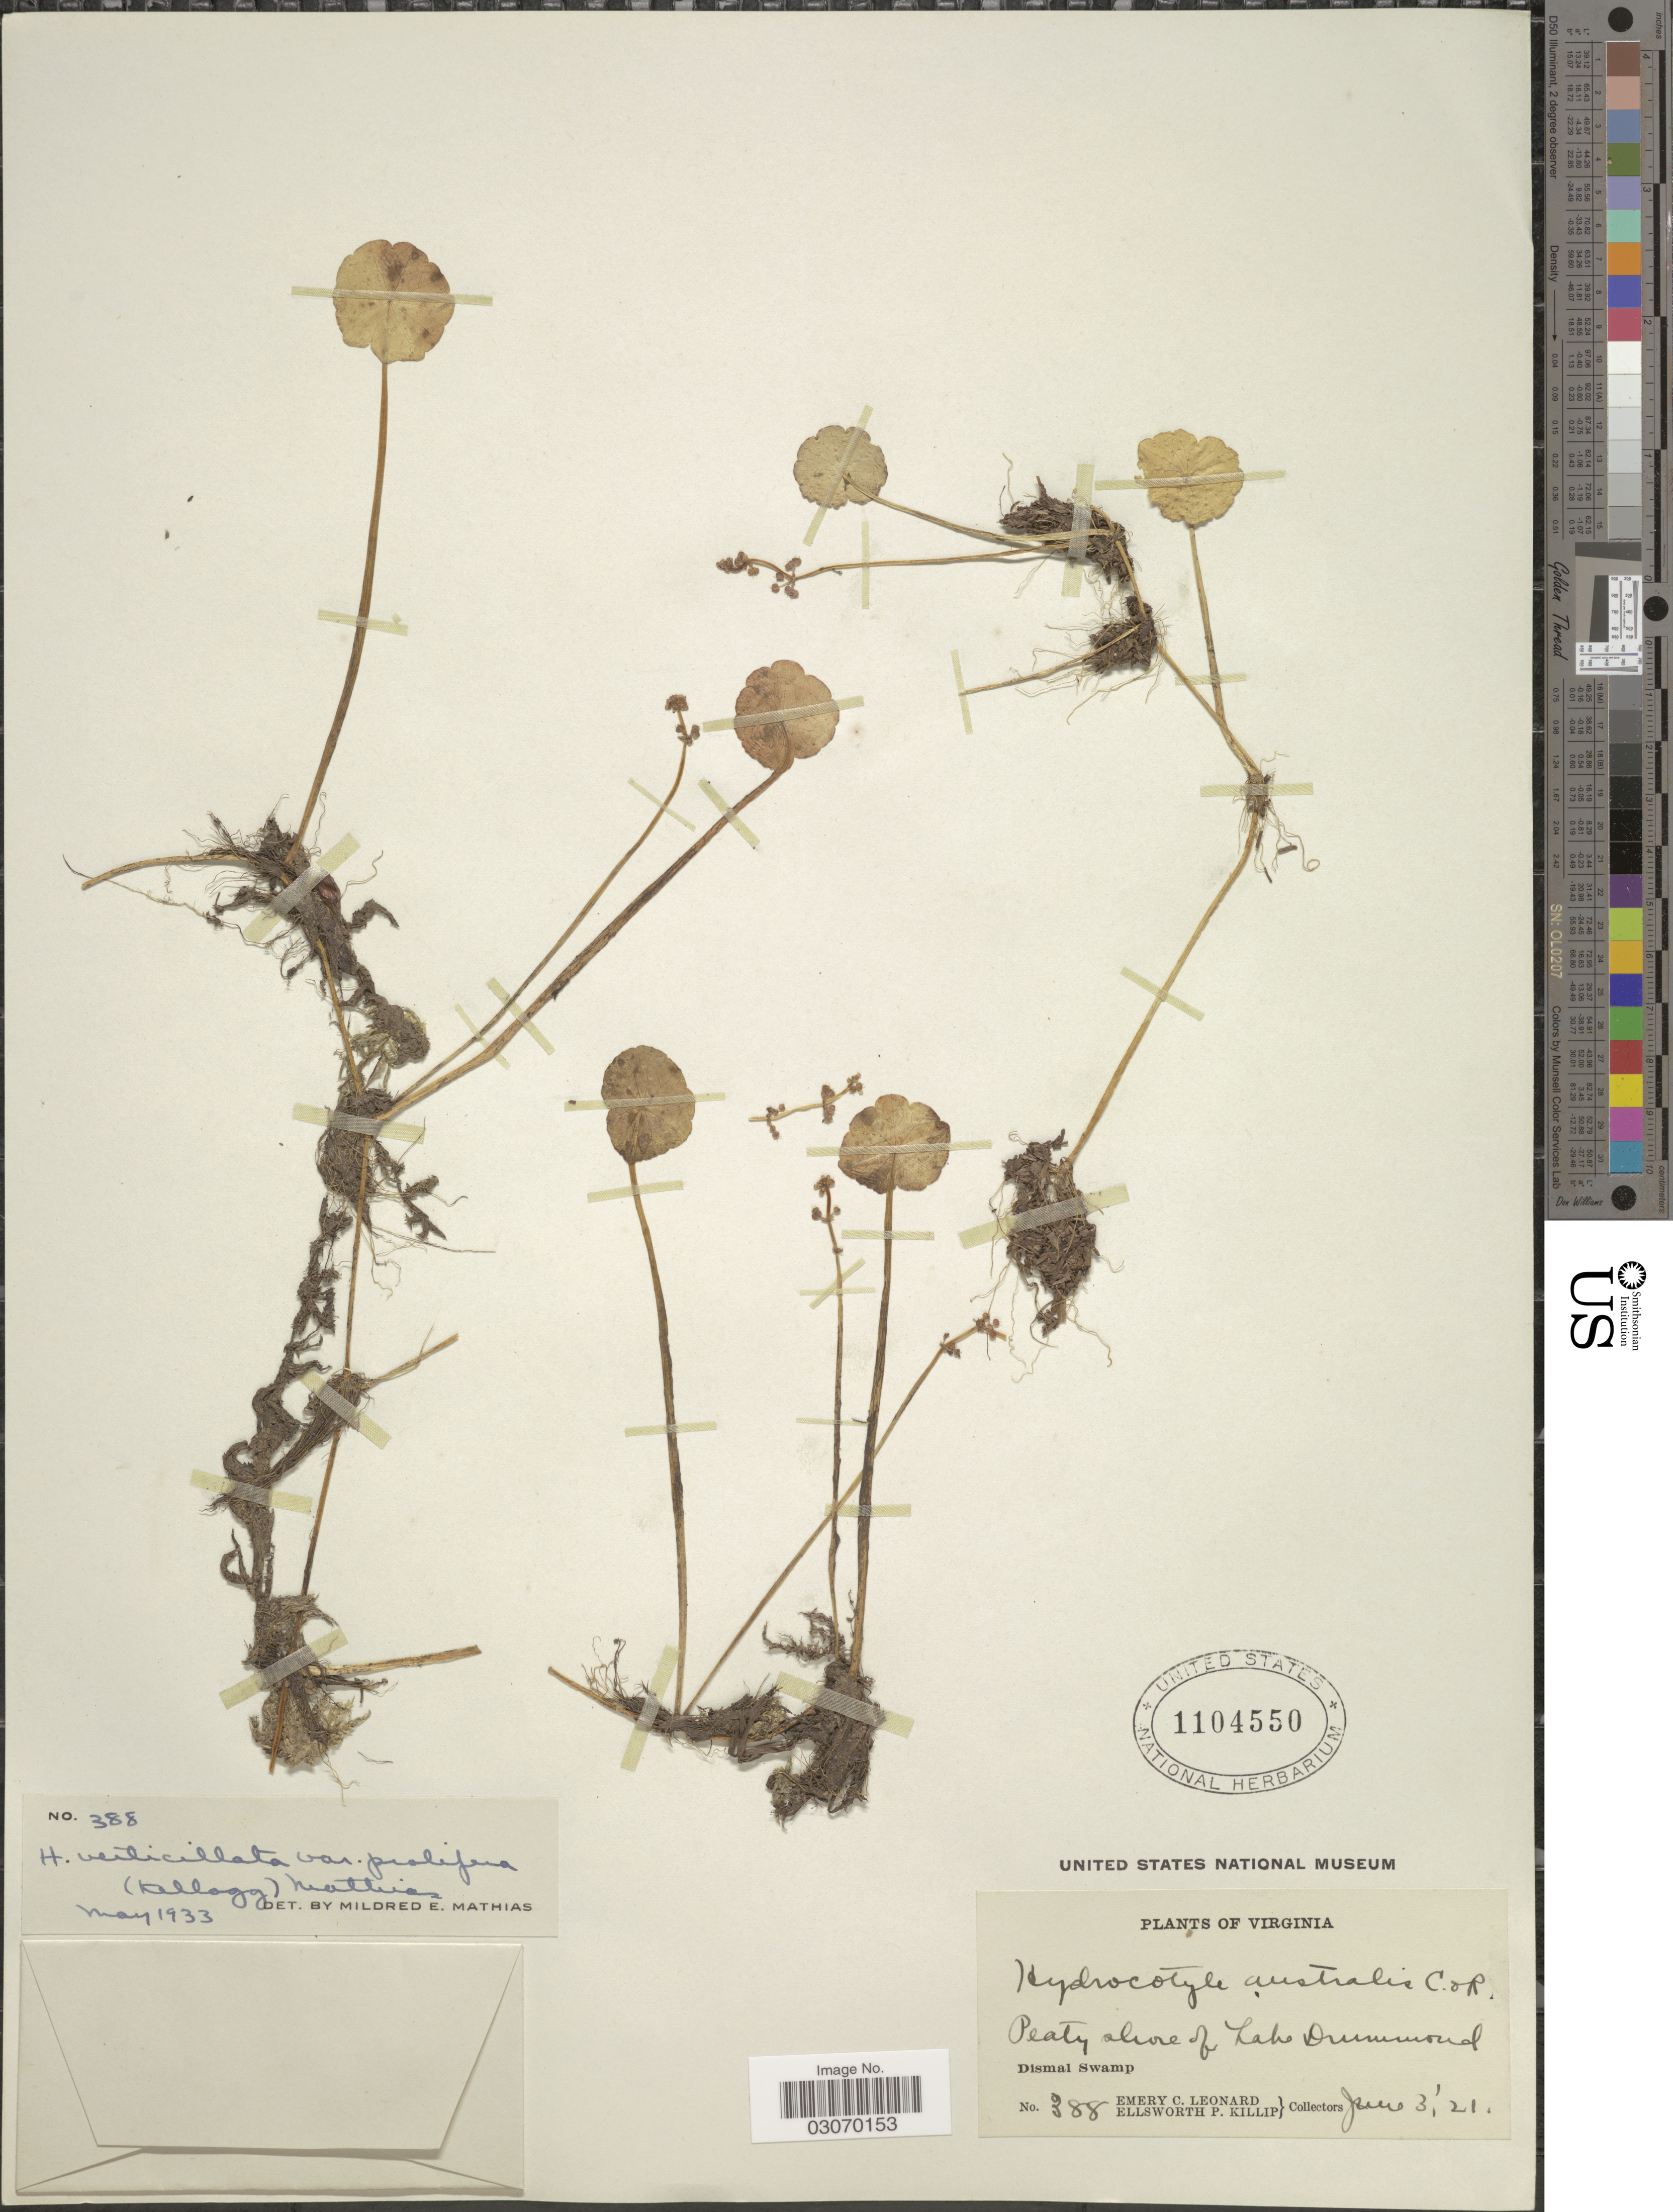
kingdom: Plantae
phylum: Tracheophyta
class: Magnoliopsida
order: Apiales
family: Araliaceae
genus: Hydrocotyle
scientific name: Hydrocotyle verticillata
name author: Thunb.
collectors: E. C. Leonard & E. P. Killip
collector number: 388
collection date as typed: Transcribed d/m/y: 3/6/21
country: United States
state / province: Virginia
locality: Peaty shore of Lake Drummond. Dismal Swamp.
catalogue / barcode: US 1104550